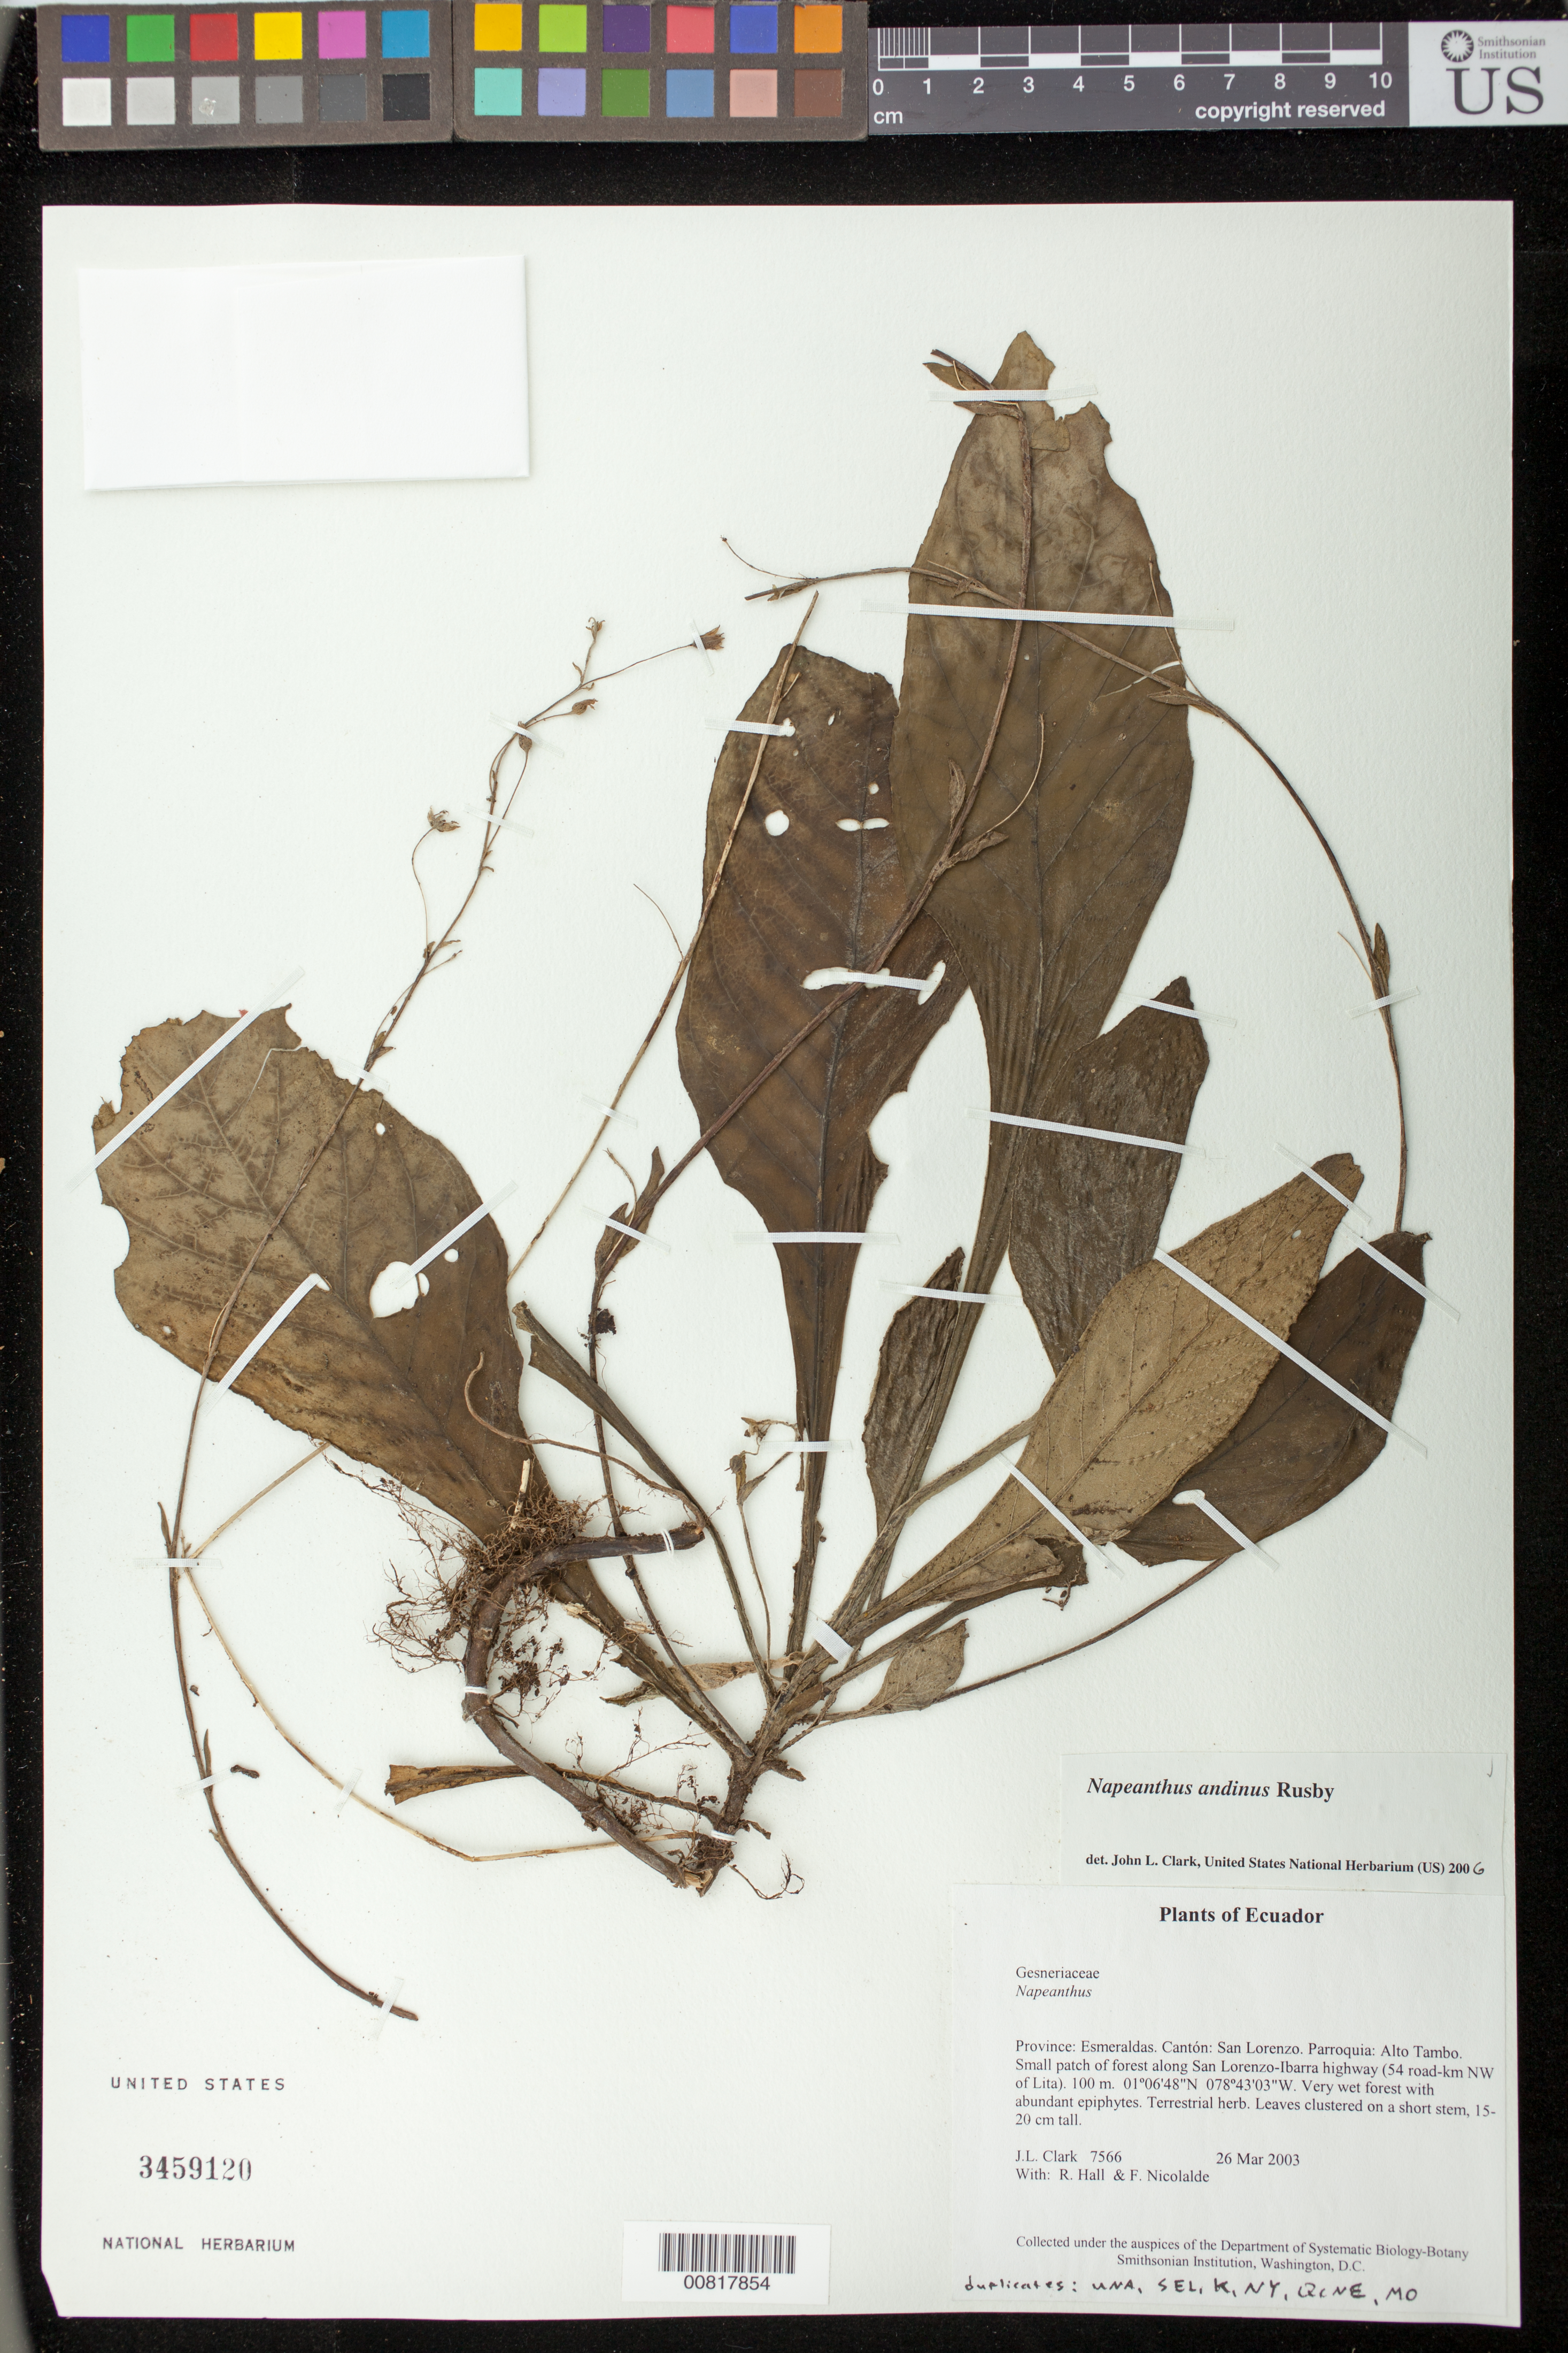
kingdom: Plantae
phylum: Tracheophyta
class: Magnoliopsida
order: Lamiales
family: Gesneriaceae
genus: Napeanthus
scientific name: Napeanthus andinus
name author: Rusby ex Donn. Sm.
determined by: Clark, J. L., (SEL), The Marie Selby Botanical Garden (UNITED STATES)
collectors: J. L. Clark, R. Hall & F. Nicolalde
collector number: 7566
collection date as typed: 26 Mar 2003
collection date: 2003-03-26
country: Ecuador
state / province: Esmeraldas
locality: San Lorenzo. Parroquia: Alto Tambo. Small patch of forest along San Lorenzo-Ibarra highway (54 road-km NW of Lita).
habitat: Very wet forest with abundant epiphytes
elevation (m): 100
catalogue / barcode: US 3459120